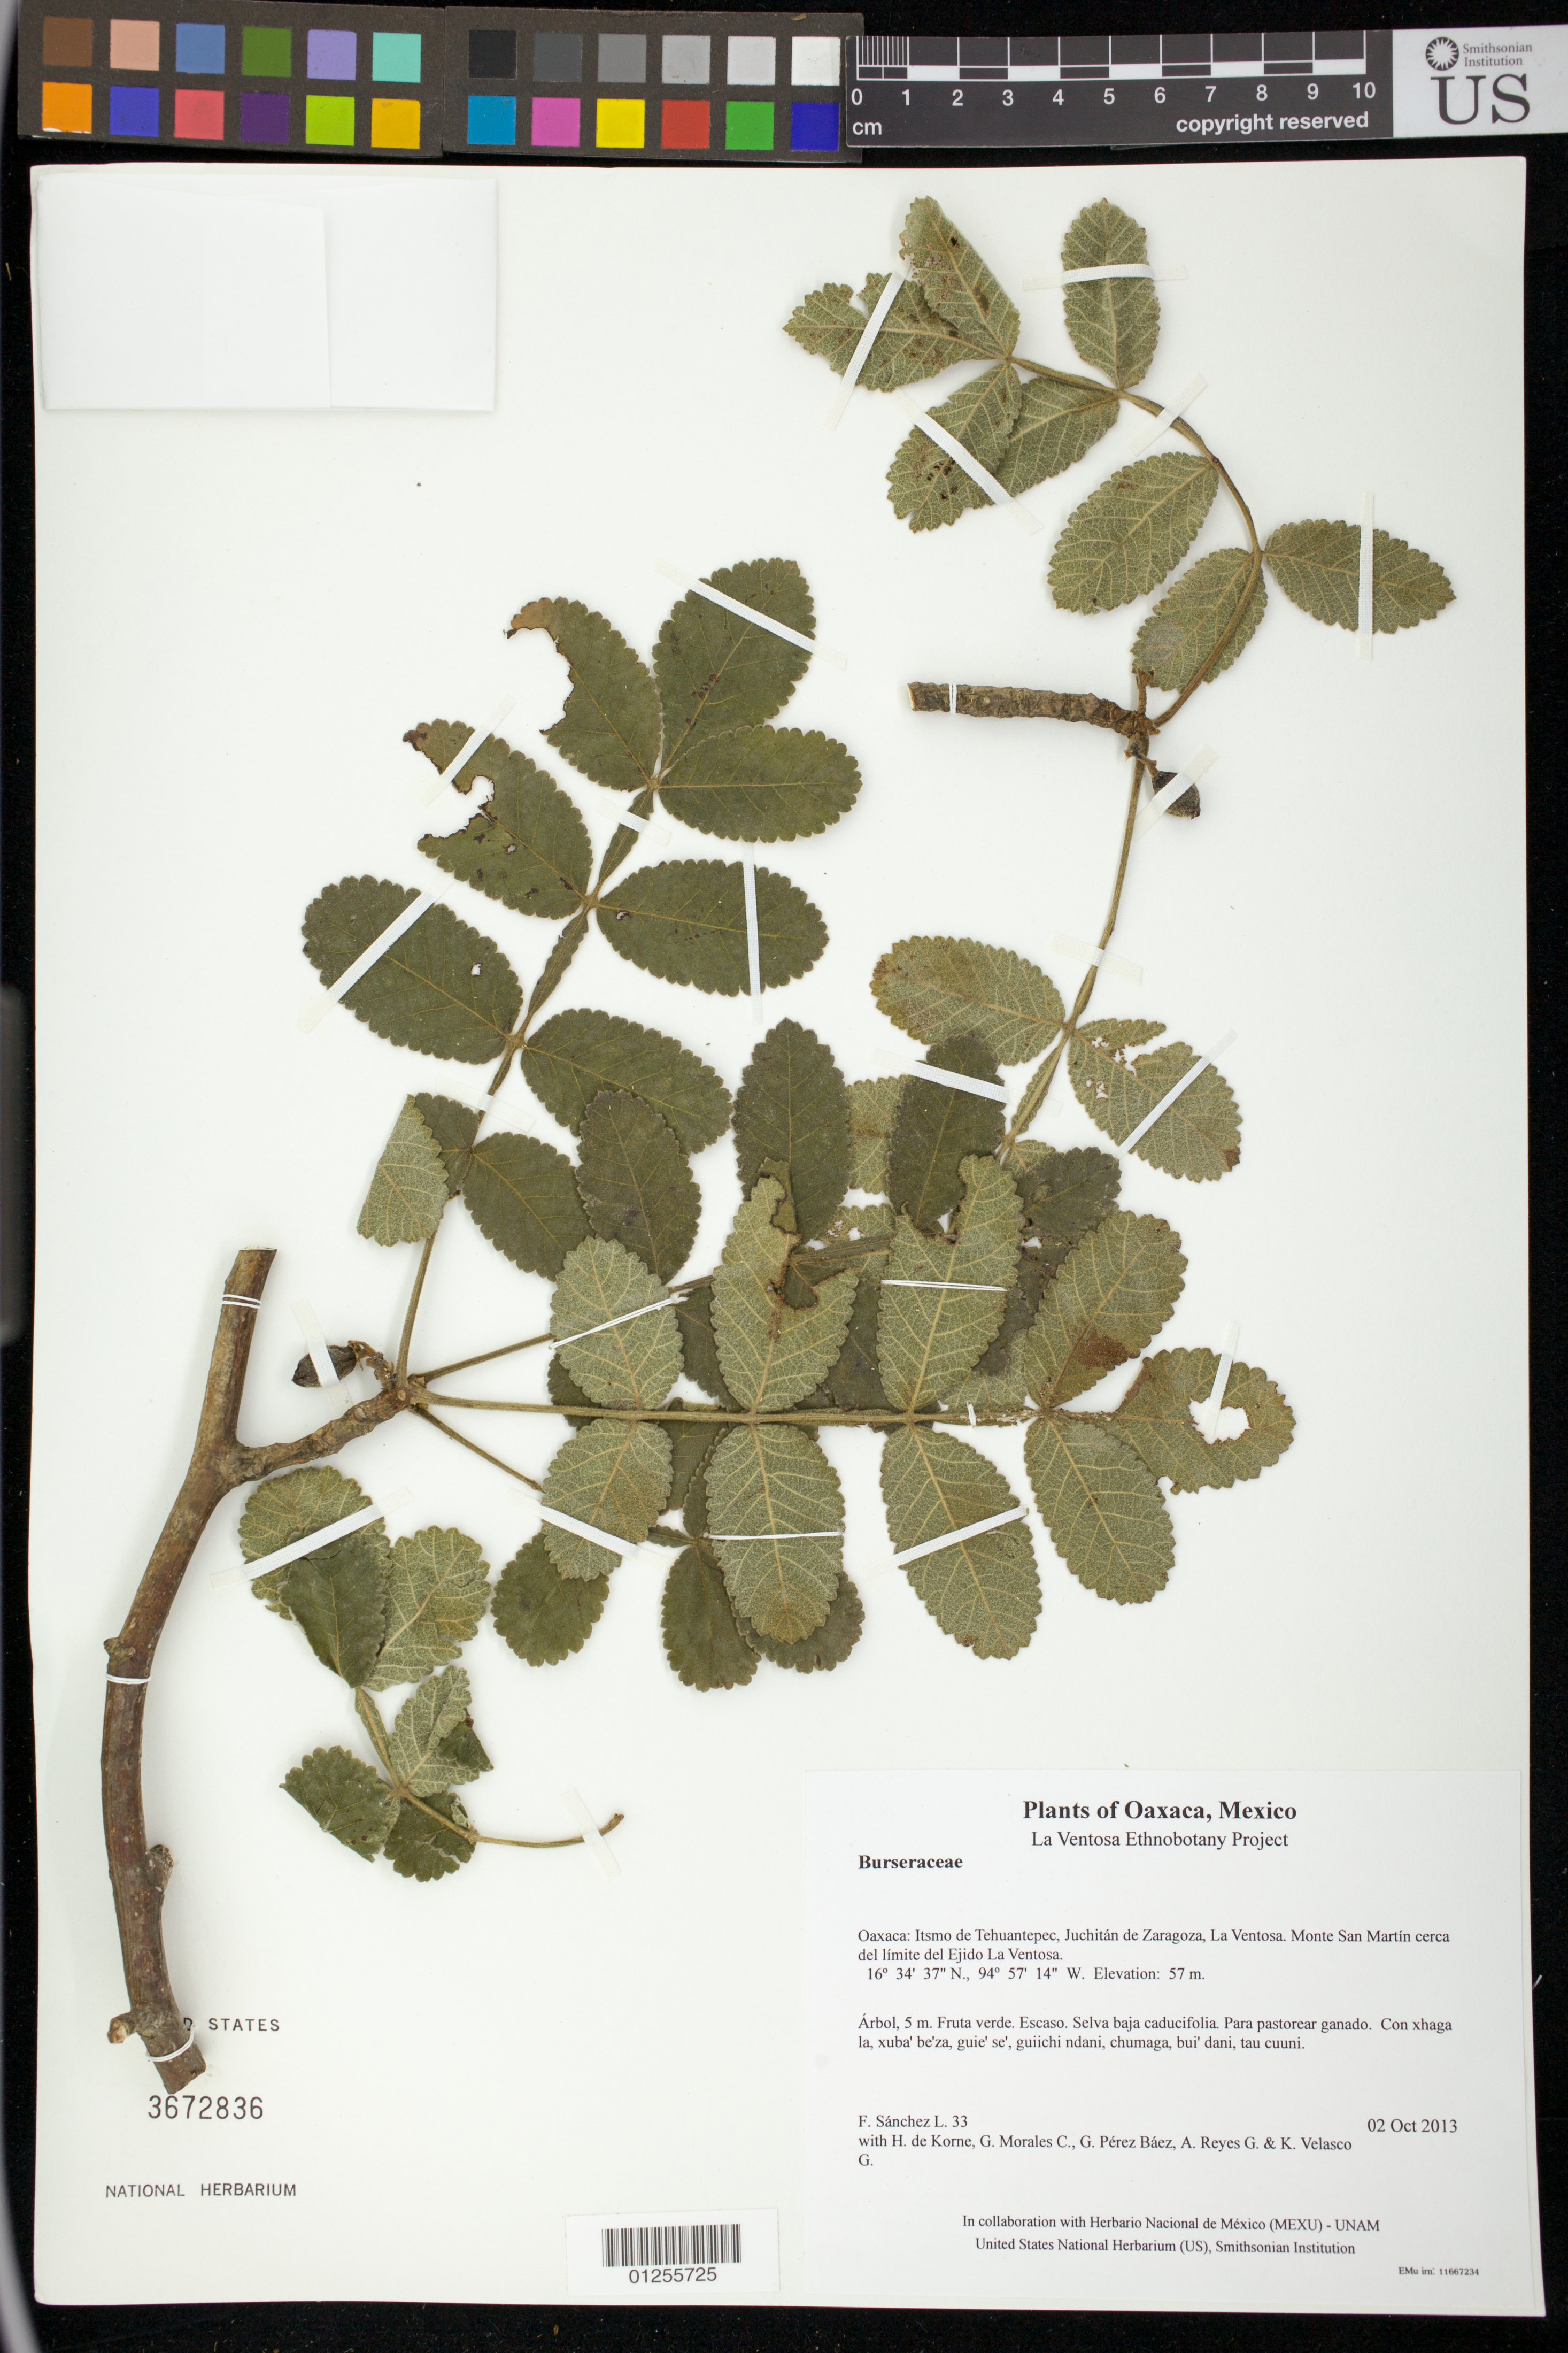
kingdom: Plantae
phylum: Tracheophyta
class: Magnoliopsida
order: Sapindales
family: Burseraceae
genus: Bursera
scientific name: Bursera excelsa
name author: (Kunth) Engl.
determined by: Weeks, A.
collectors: F. Sánchez L., H. de Korne, G. Morales C., G. Pérez Báez, A. Reyes G. & K. Velasco G.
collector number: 33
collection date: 2013-10-02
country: Mexico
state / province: Oaxaca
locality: Itsmo de Tehuantepec, Juchitán de Zaragoza, La Ventosa. Monte San Martín cerca del límite del Ejido La Ventosa.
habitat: Selva baja caducifolia. Para pastorear ganado.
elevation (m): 57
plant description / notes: JEBOT, MEXU, SERO, US; Yaga. 5 m. Cuaananaxhi naga'. Huaxie'.; copal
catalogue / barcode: US 3672836